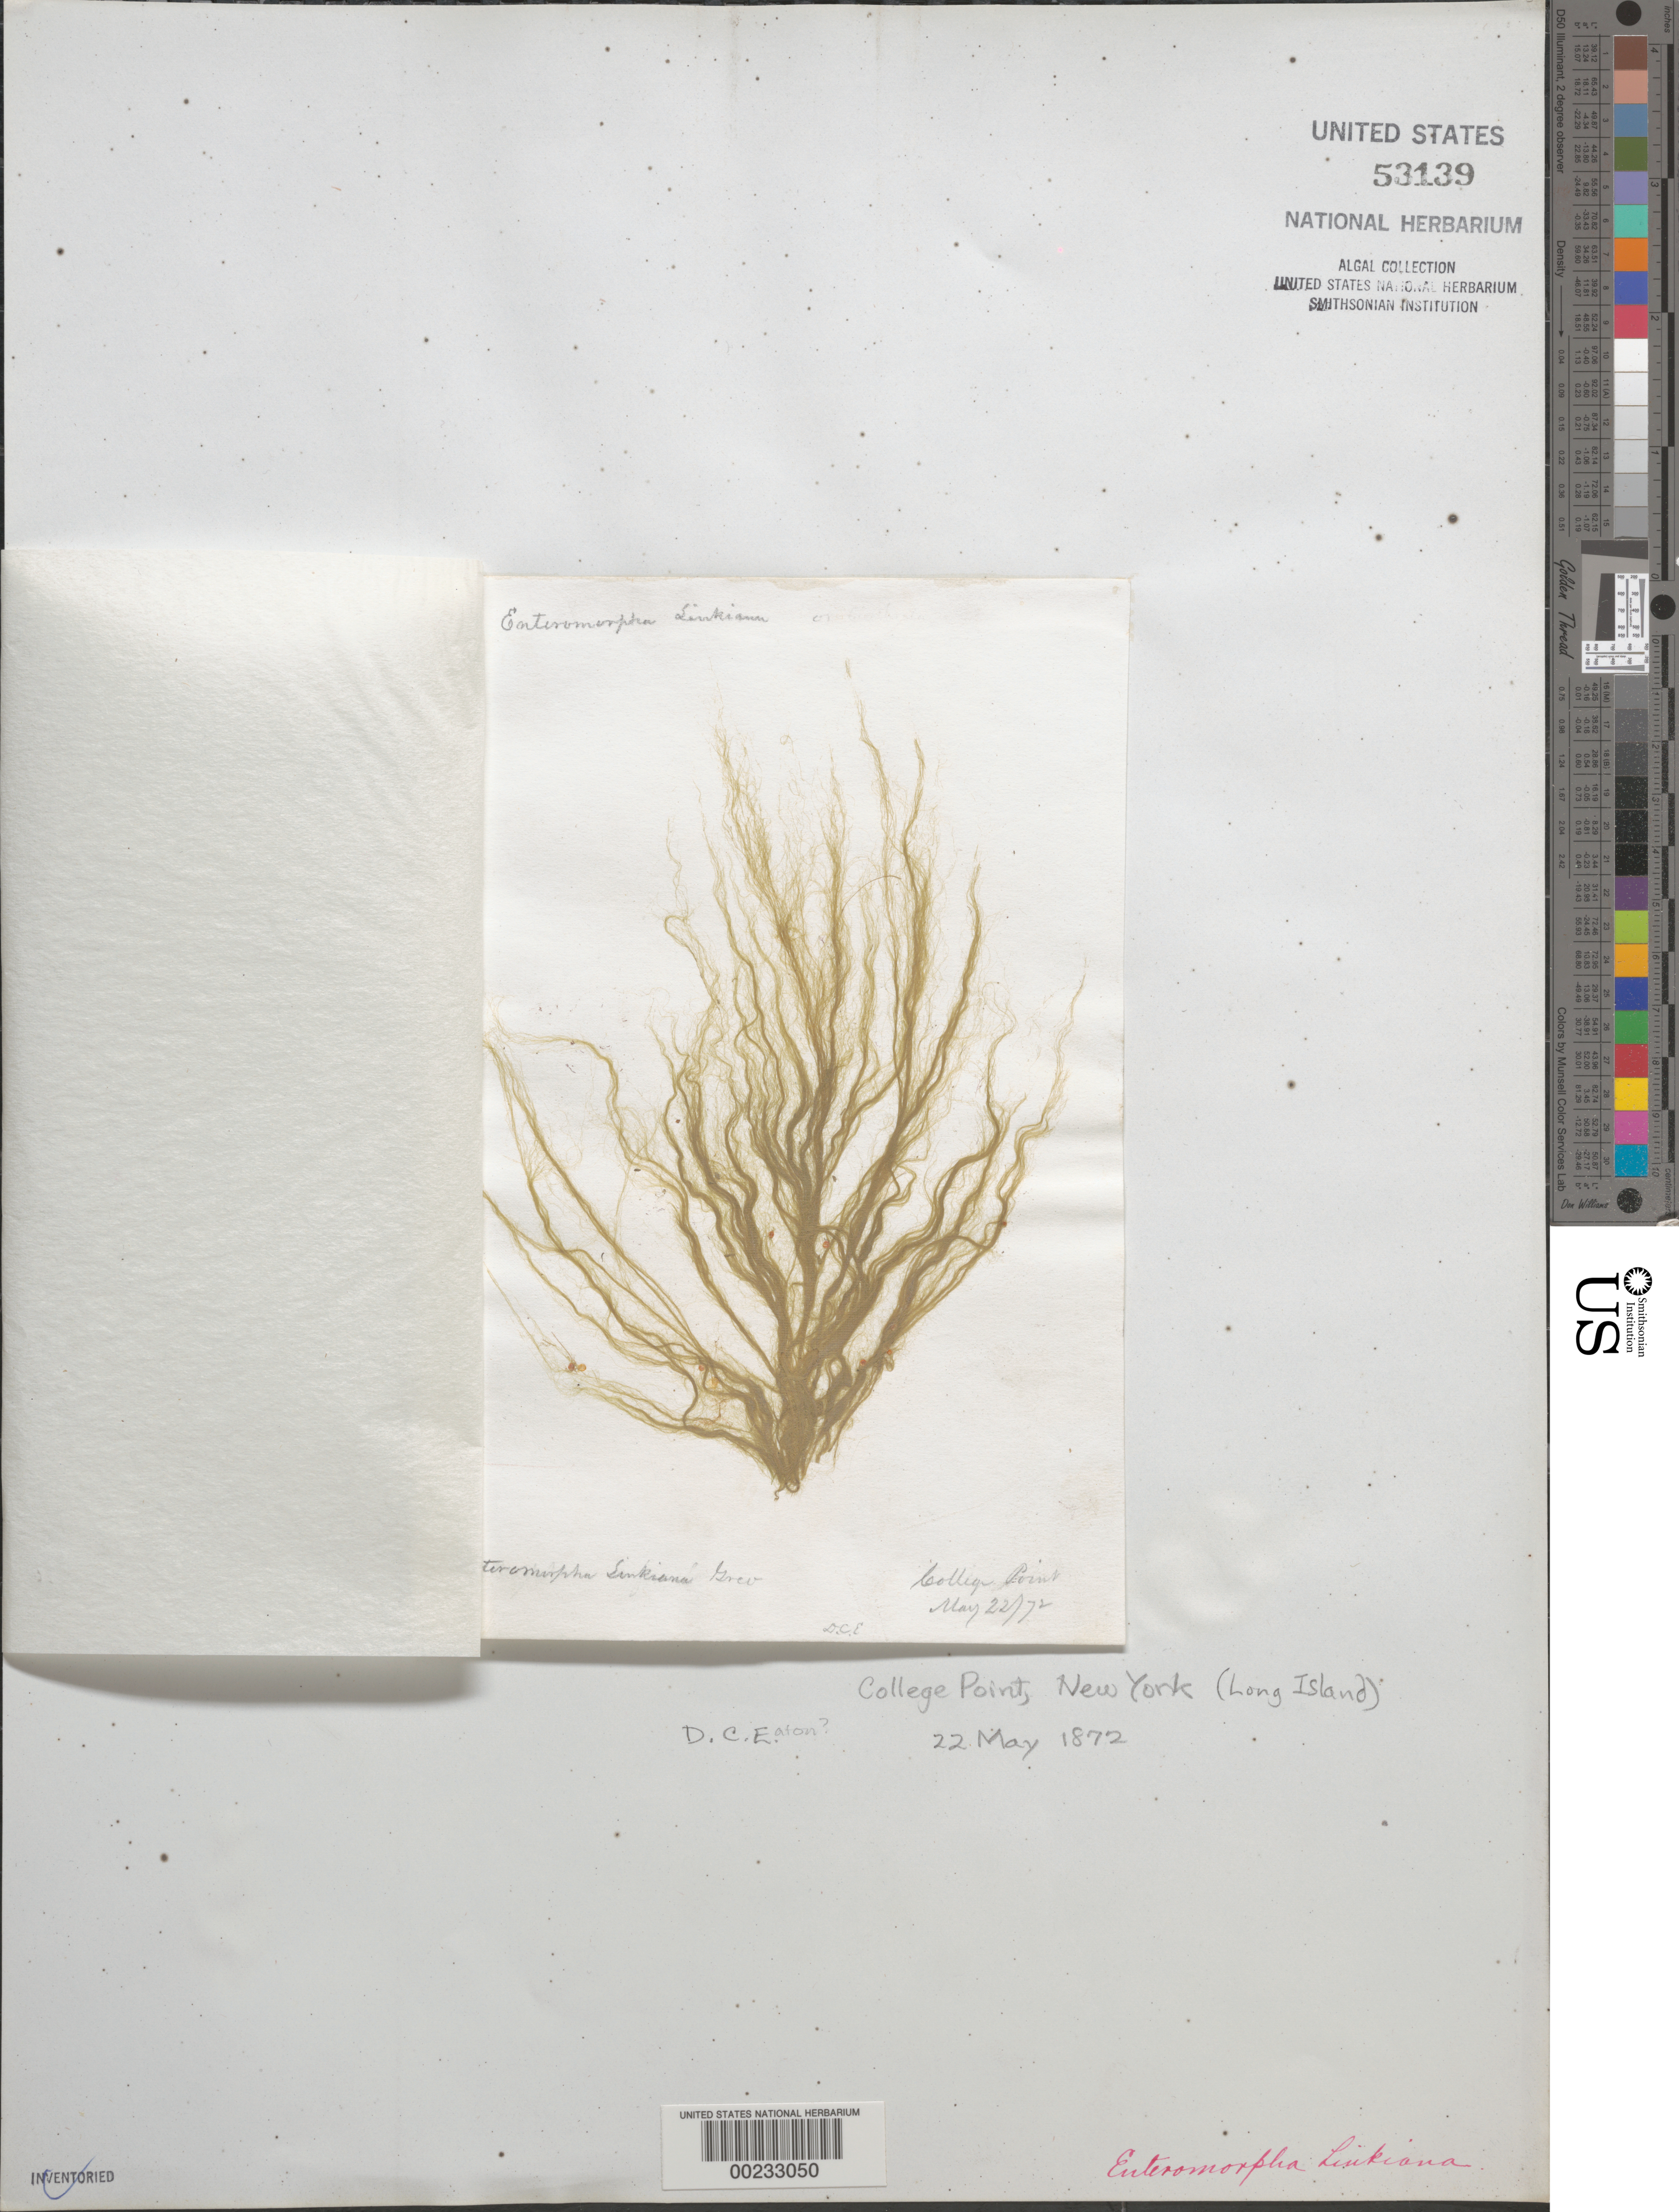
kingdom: Plantae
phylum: Chlorophyta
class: Ulvophyceae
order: Ulvales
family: Ulvaceae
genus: Ulva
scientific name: Ulva compressa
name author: L.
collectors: D. C. Eaton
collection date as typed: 22 May 1872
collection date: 1872-05-22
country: United States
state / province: New York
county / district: Queens County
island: Long Island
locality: College Point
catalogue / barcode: US 53139